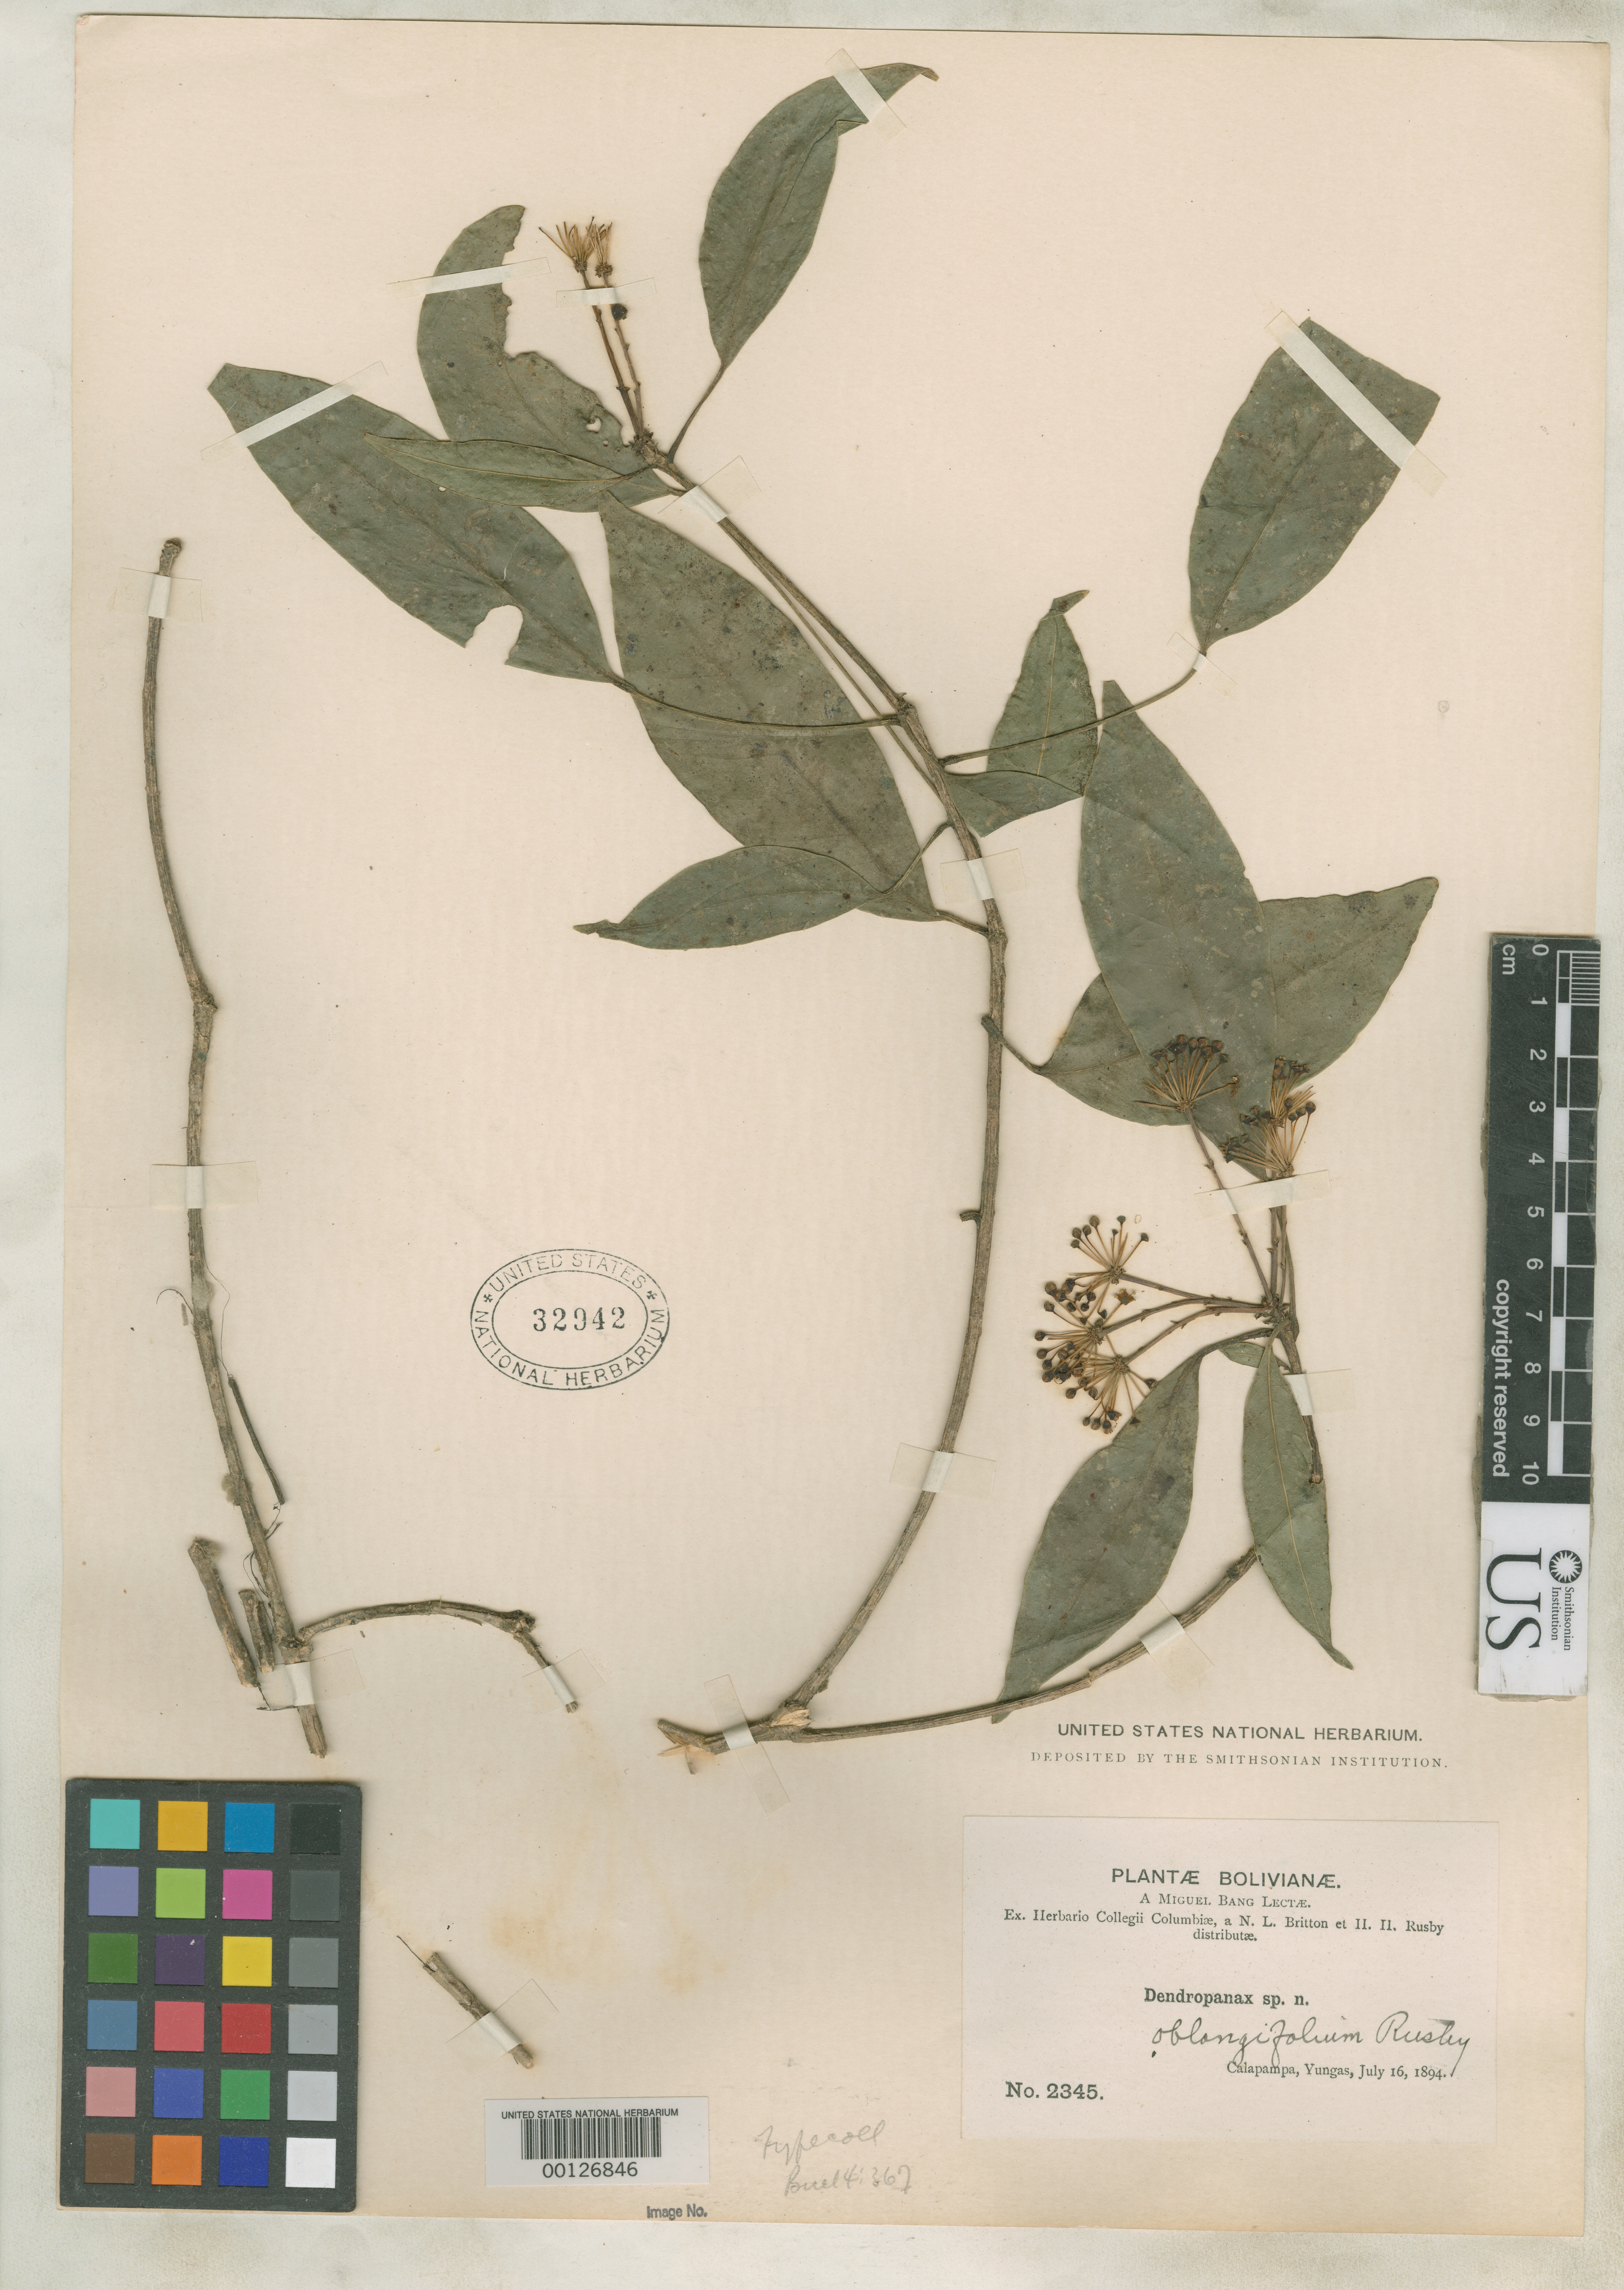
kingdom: Plantae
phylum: Tracheophyta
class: Magnoliopsida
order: Apiales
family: Araliaceae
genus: Dendropanax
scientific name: Dendropanax oblongifolius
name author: Rusby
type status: Isotype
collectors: M. Bang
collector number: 2345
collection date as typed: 16 Jul 1894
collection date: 1894-07-16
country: Bolivia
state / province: La Paz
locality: Coroico, Cala Pampa.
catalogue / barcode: US 32942